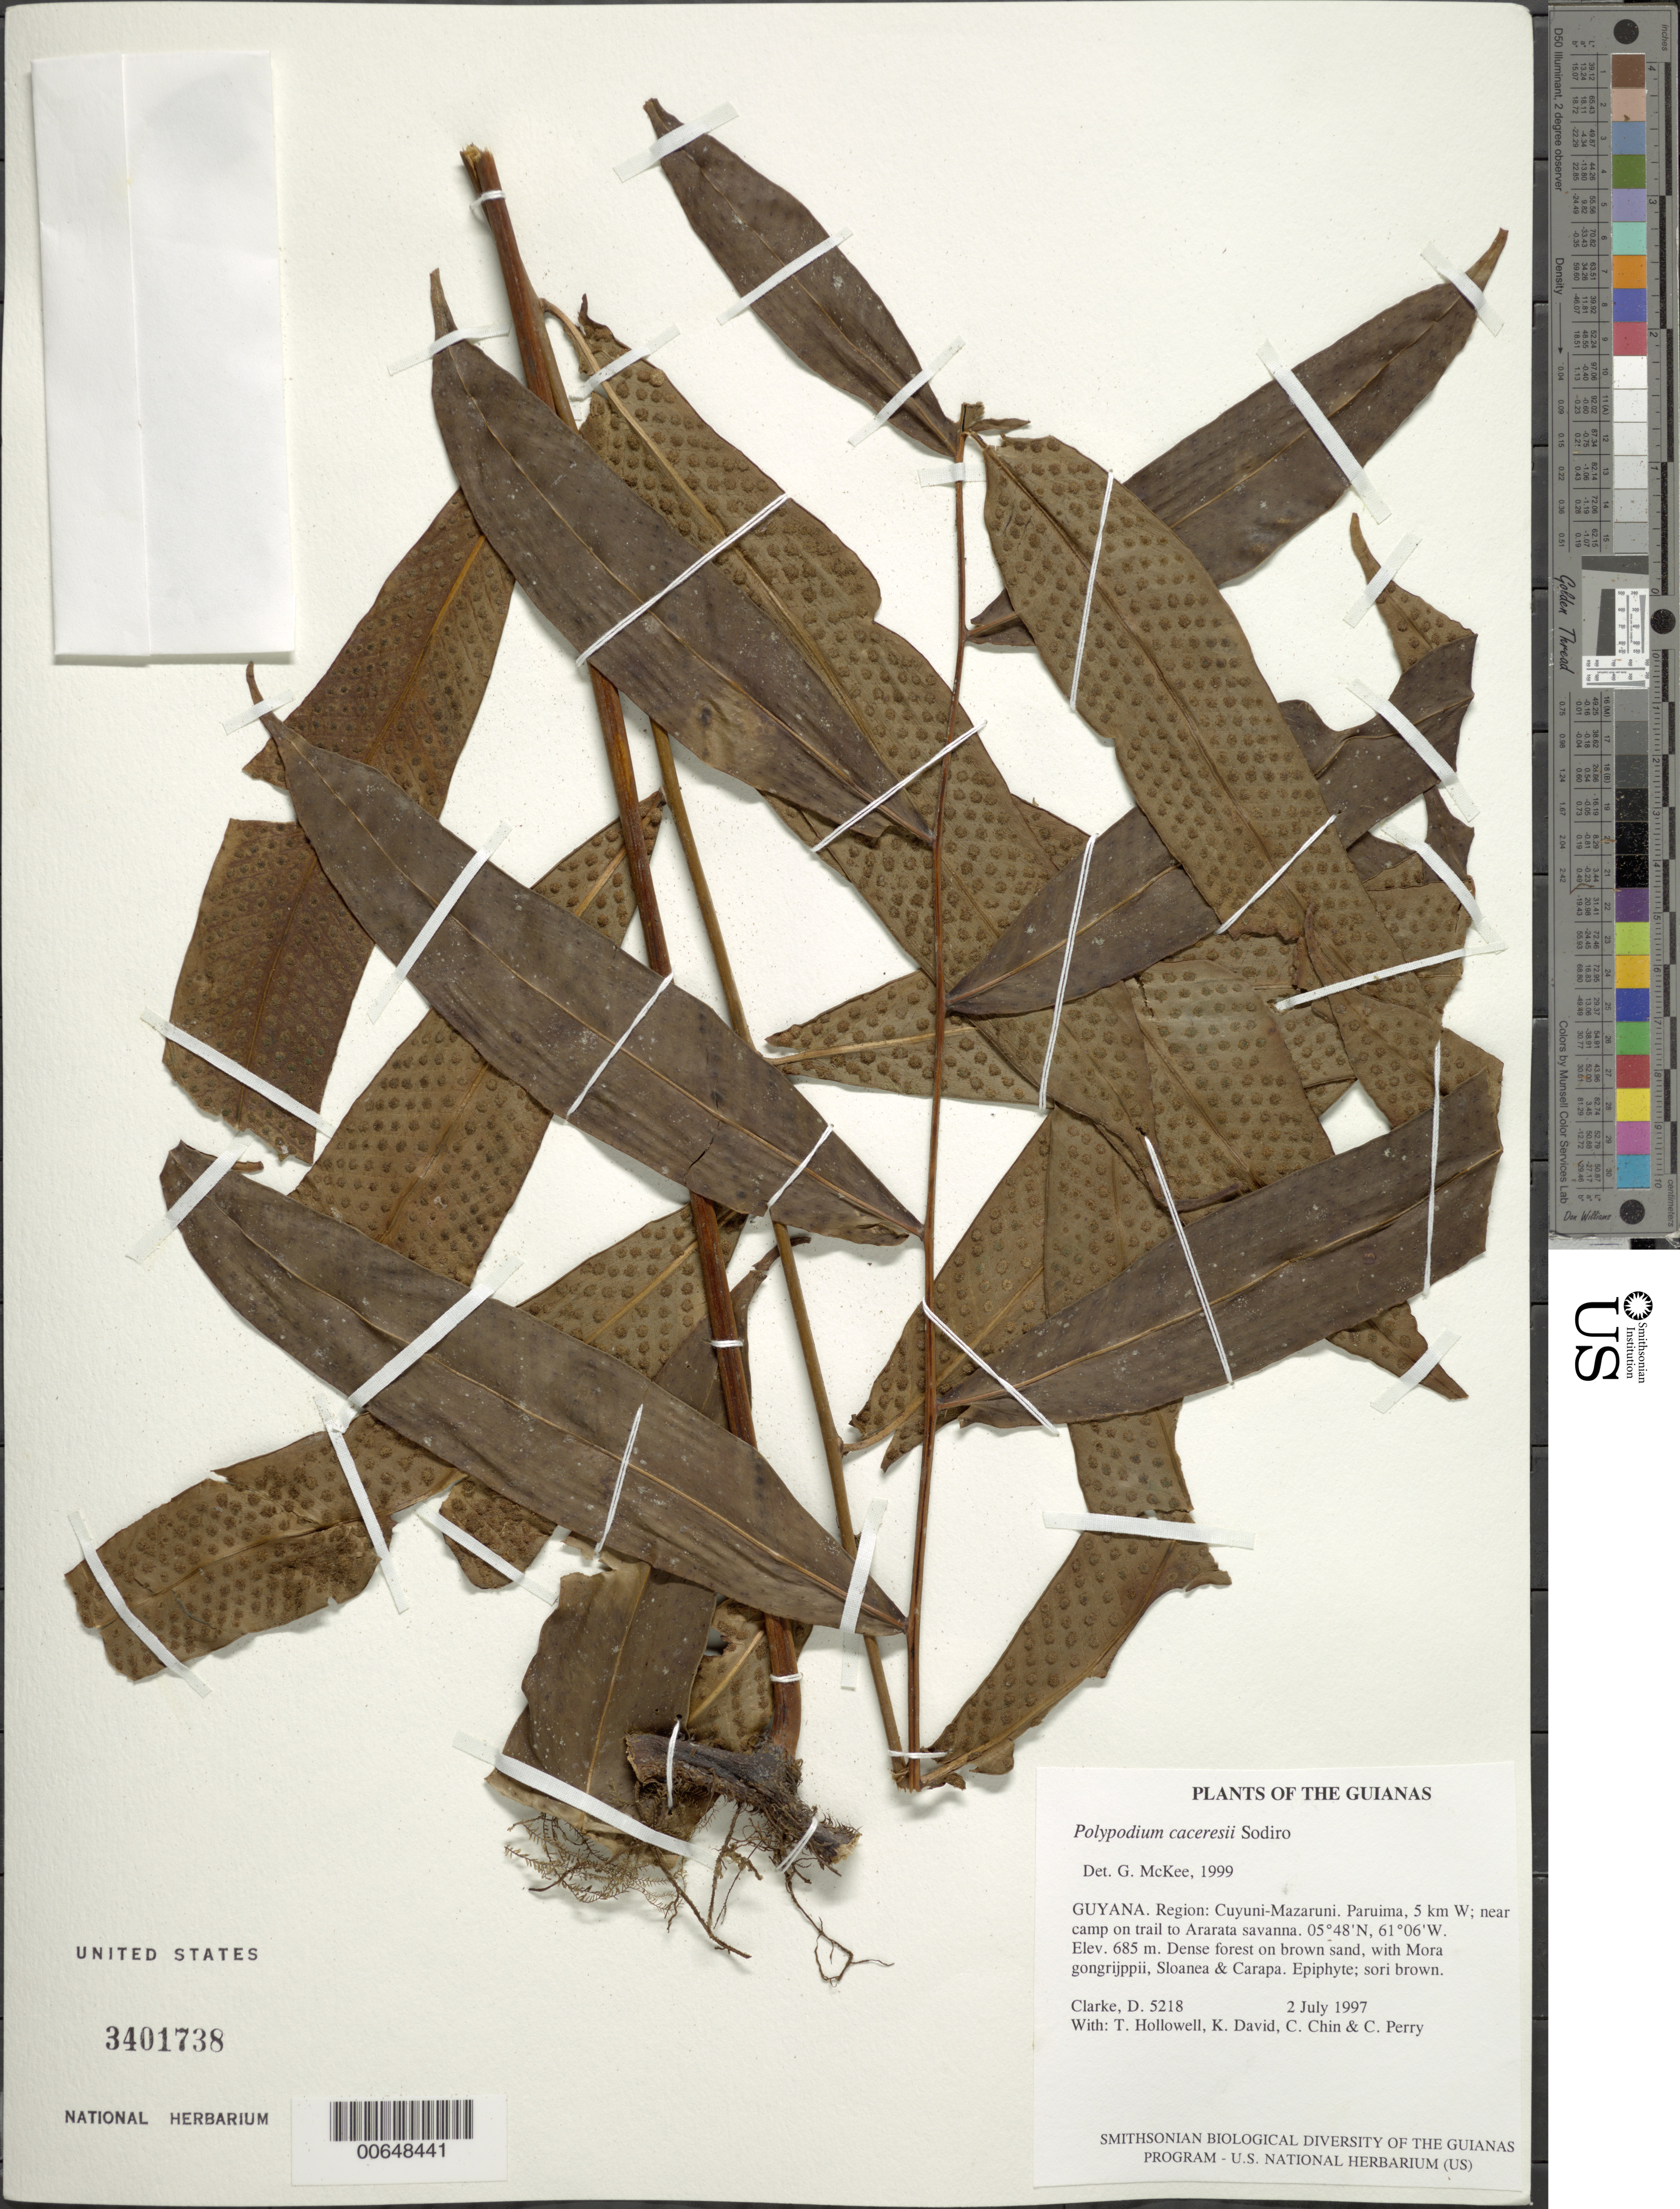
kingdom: Plantae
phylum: Tracheophyta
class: Polypodiopsida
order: Polypodiales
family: Polypodiaceae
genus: Serpocaulon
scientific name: Serpocaulon caceresii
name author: A.R. Sm.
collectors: H. D. Clarke, T. Hollowell, K. David, C. Chin & C. Perry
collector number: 5218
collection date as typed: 2 July 1997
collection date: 1997-07-02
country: Guyana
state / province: Cuyuni-Mazaruni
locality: Paruima, 5 km W; near camp on trail to Ararata savanna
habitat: Dense forest on brown sand, with Mora gongrijppii, Sloanea & Carapa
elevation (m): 685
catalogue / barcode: US 3401738